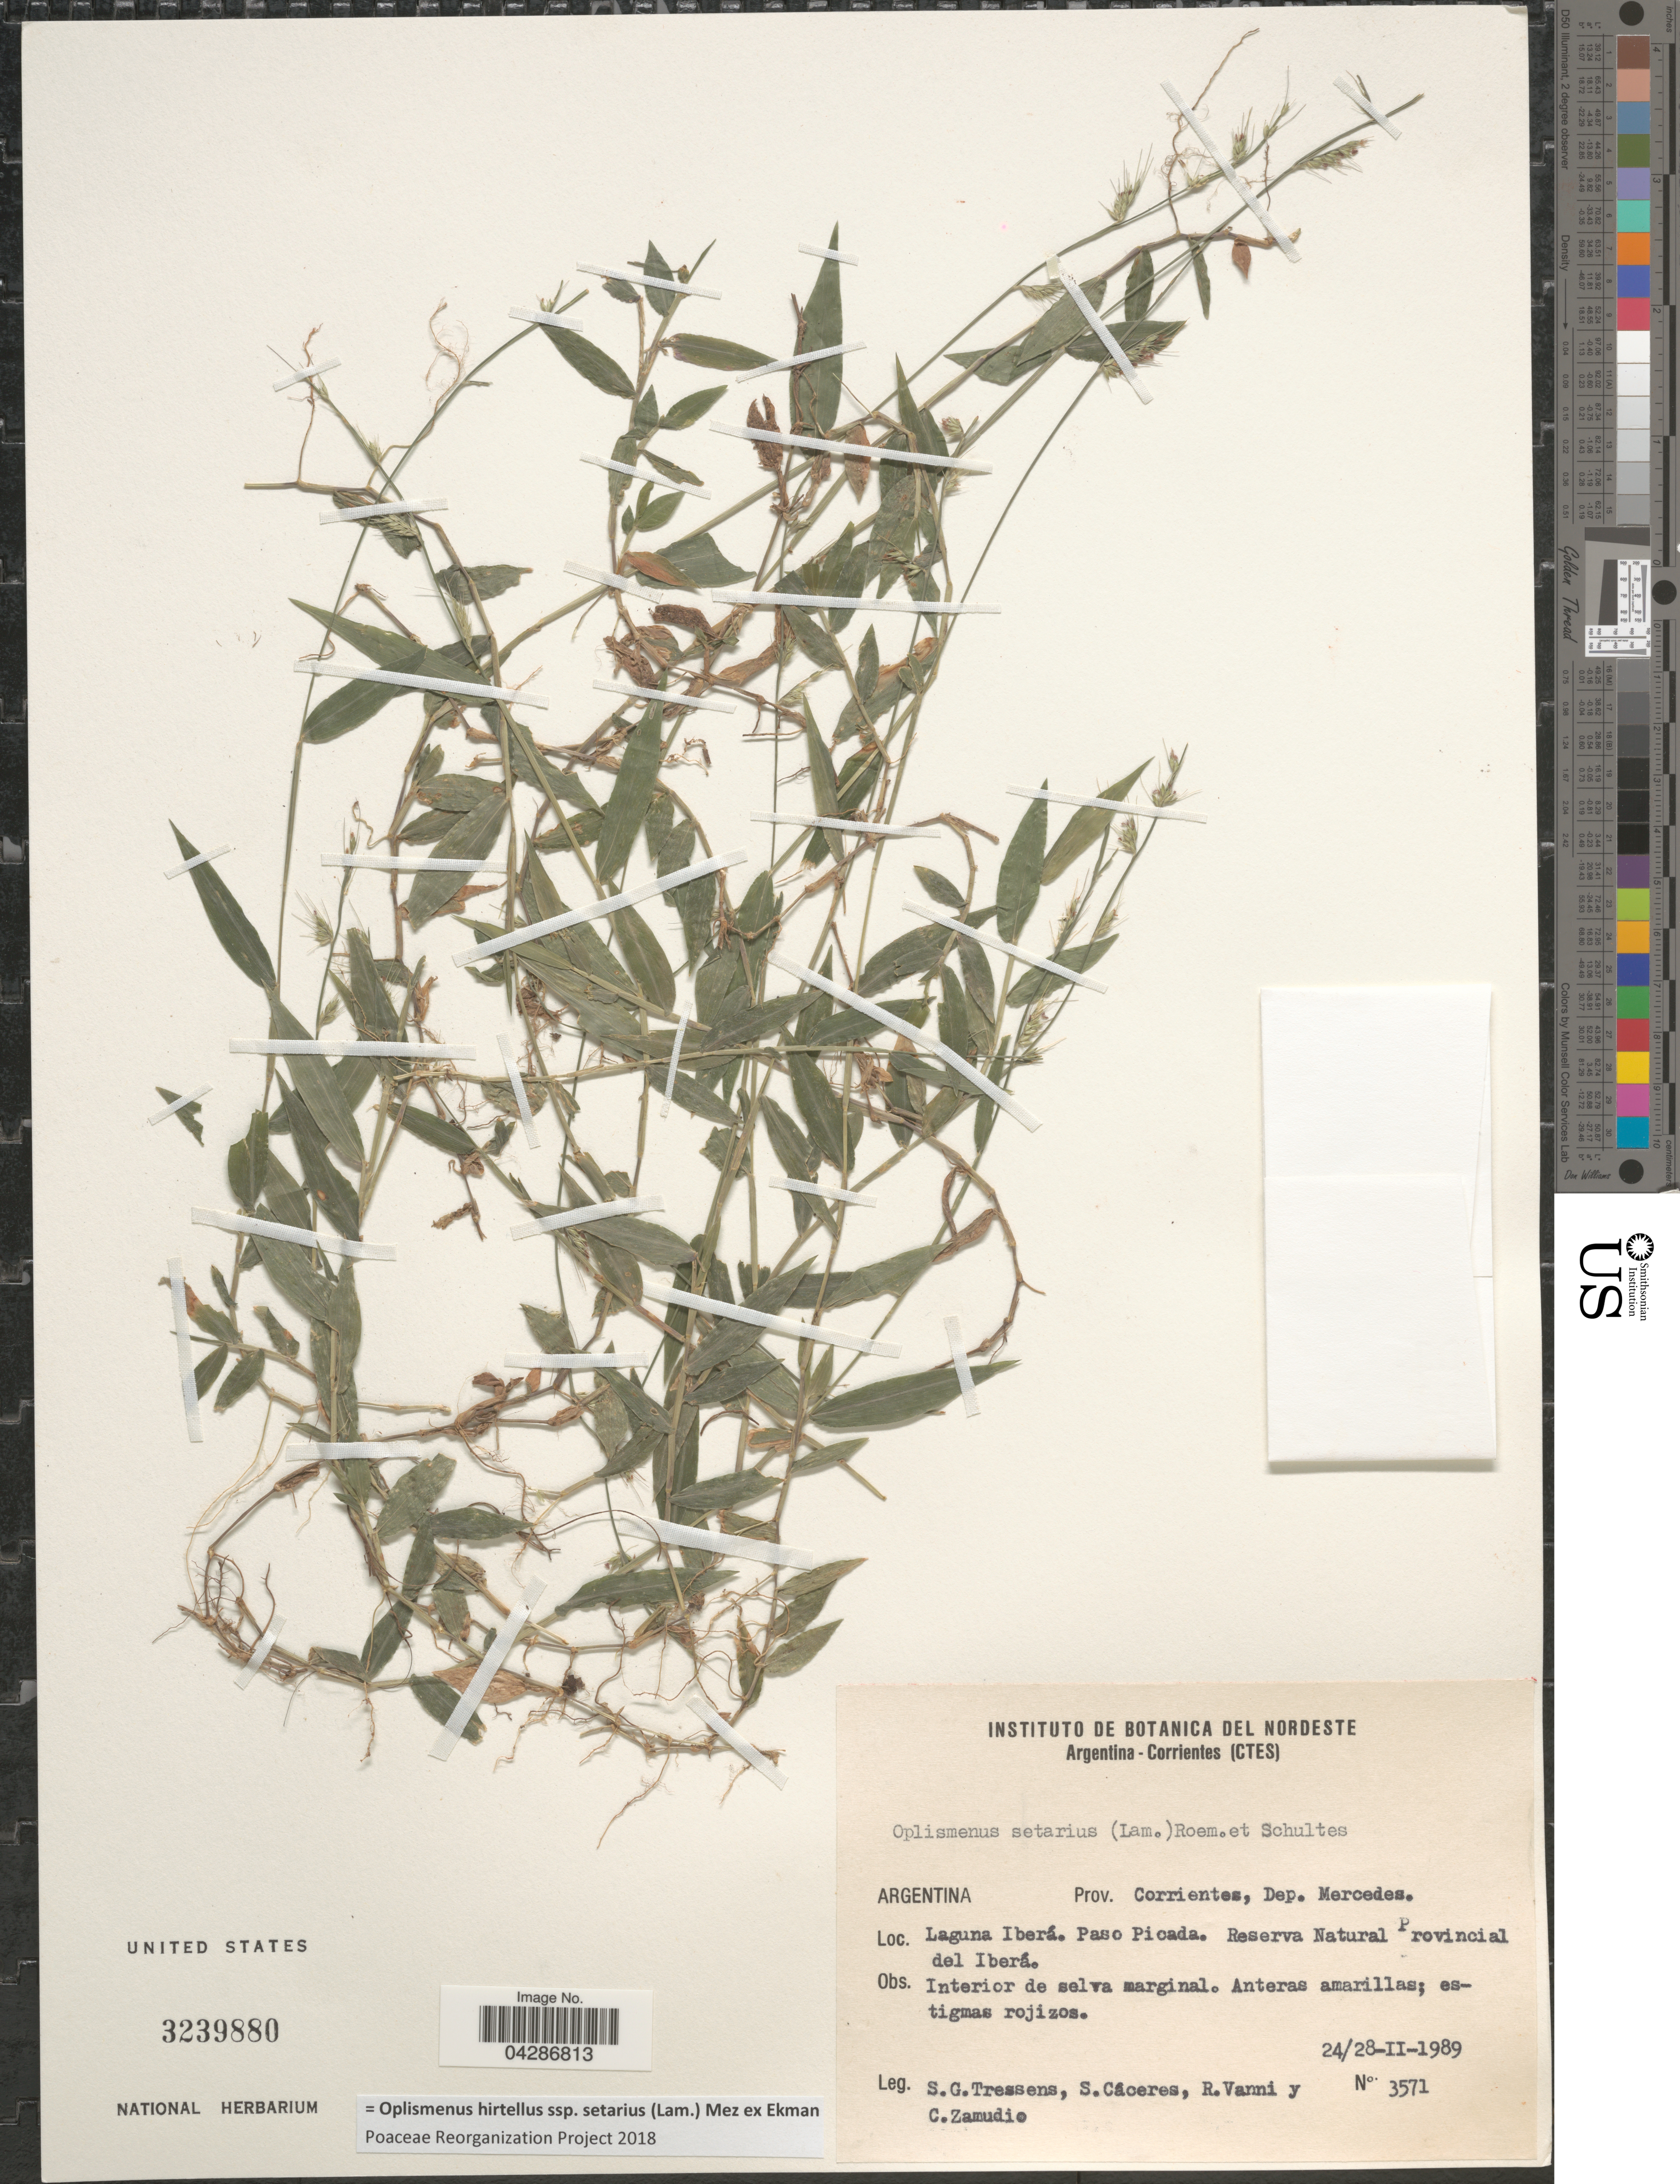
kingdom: Plantae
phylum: Tracheophyta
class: Liliopsida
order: Poales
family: Poaceae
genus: Oplismenus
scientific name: Oplismenus hirtellus subsp. setarius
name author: (Lam.) Mez ex Ekman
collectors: S. Tressens, S. Caceres, R. Vanni & C. Zamudio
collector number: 3571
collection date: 1989-02-24/1989-02-28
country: Argentina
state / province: Corrientes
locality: Dep. Mercedes. Lagunas Iberá. Paso Picada. Reserva Natural Provincial del Iberá.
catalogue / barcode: US 3239880